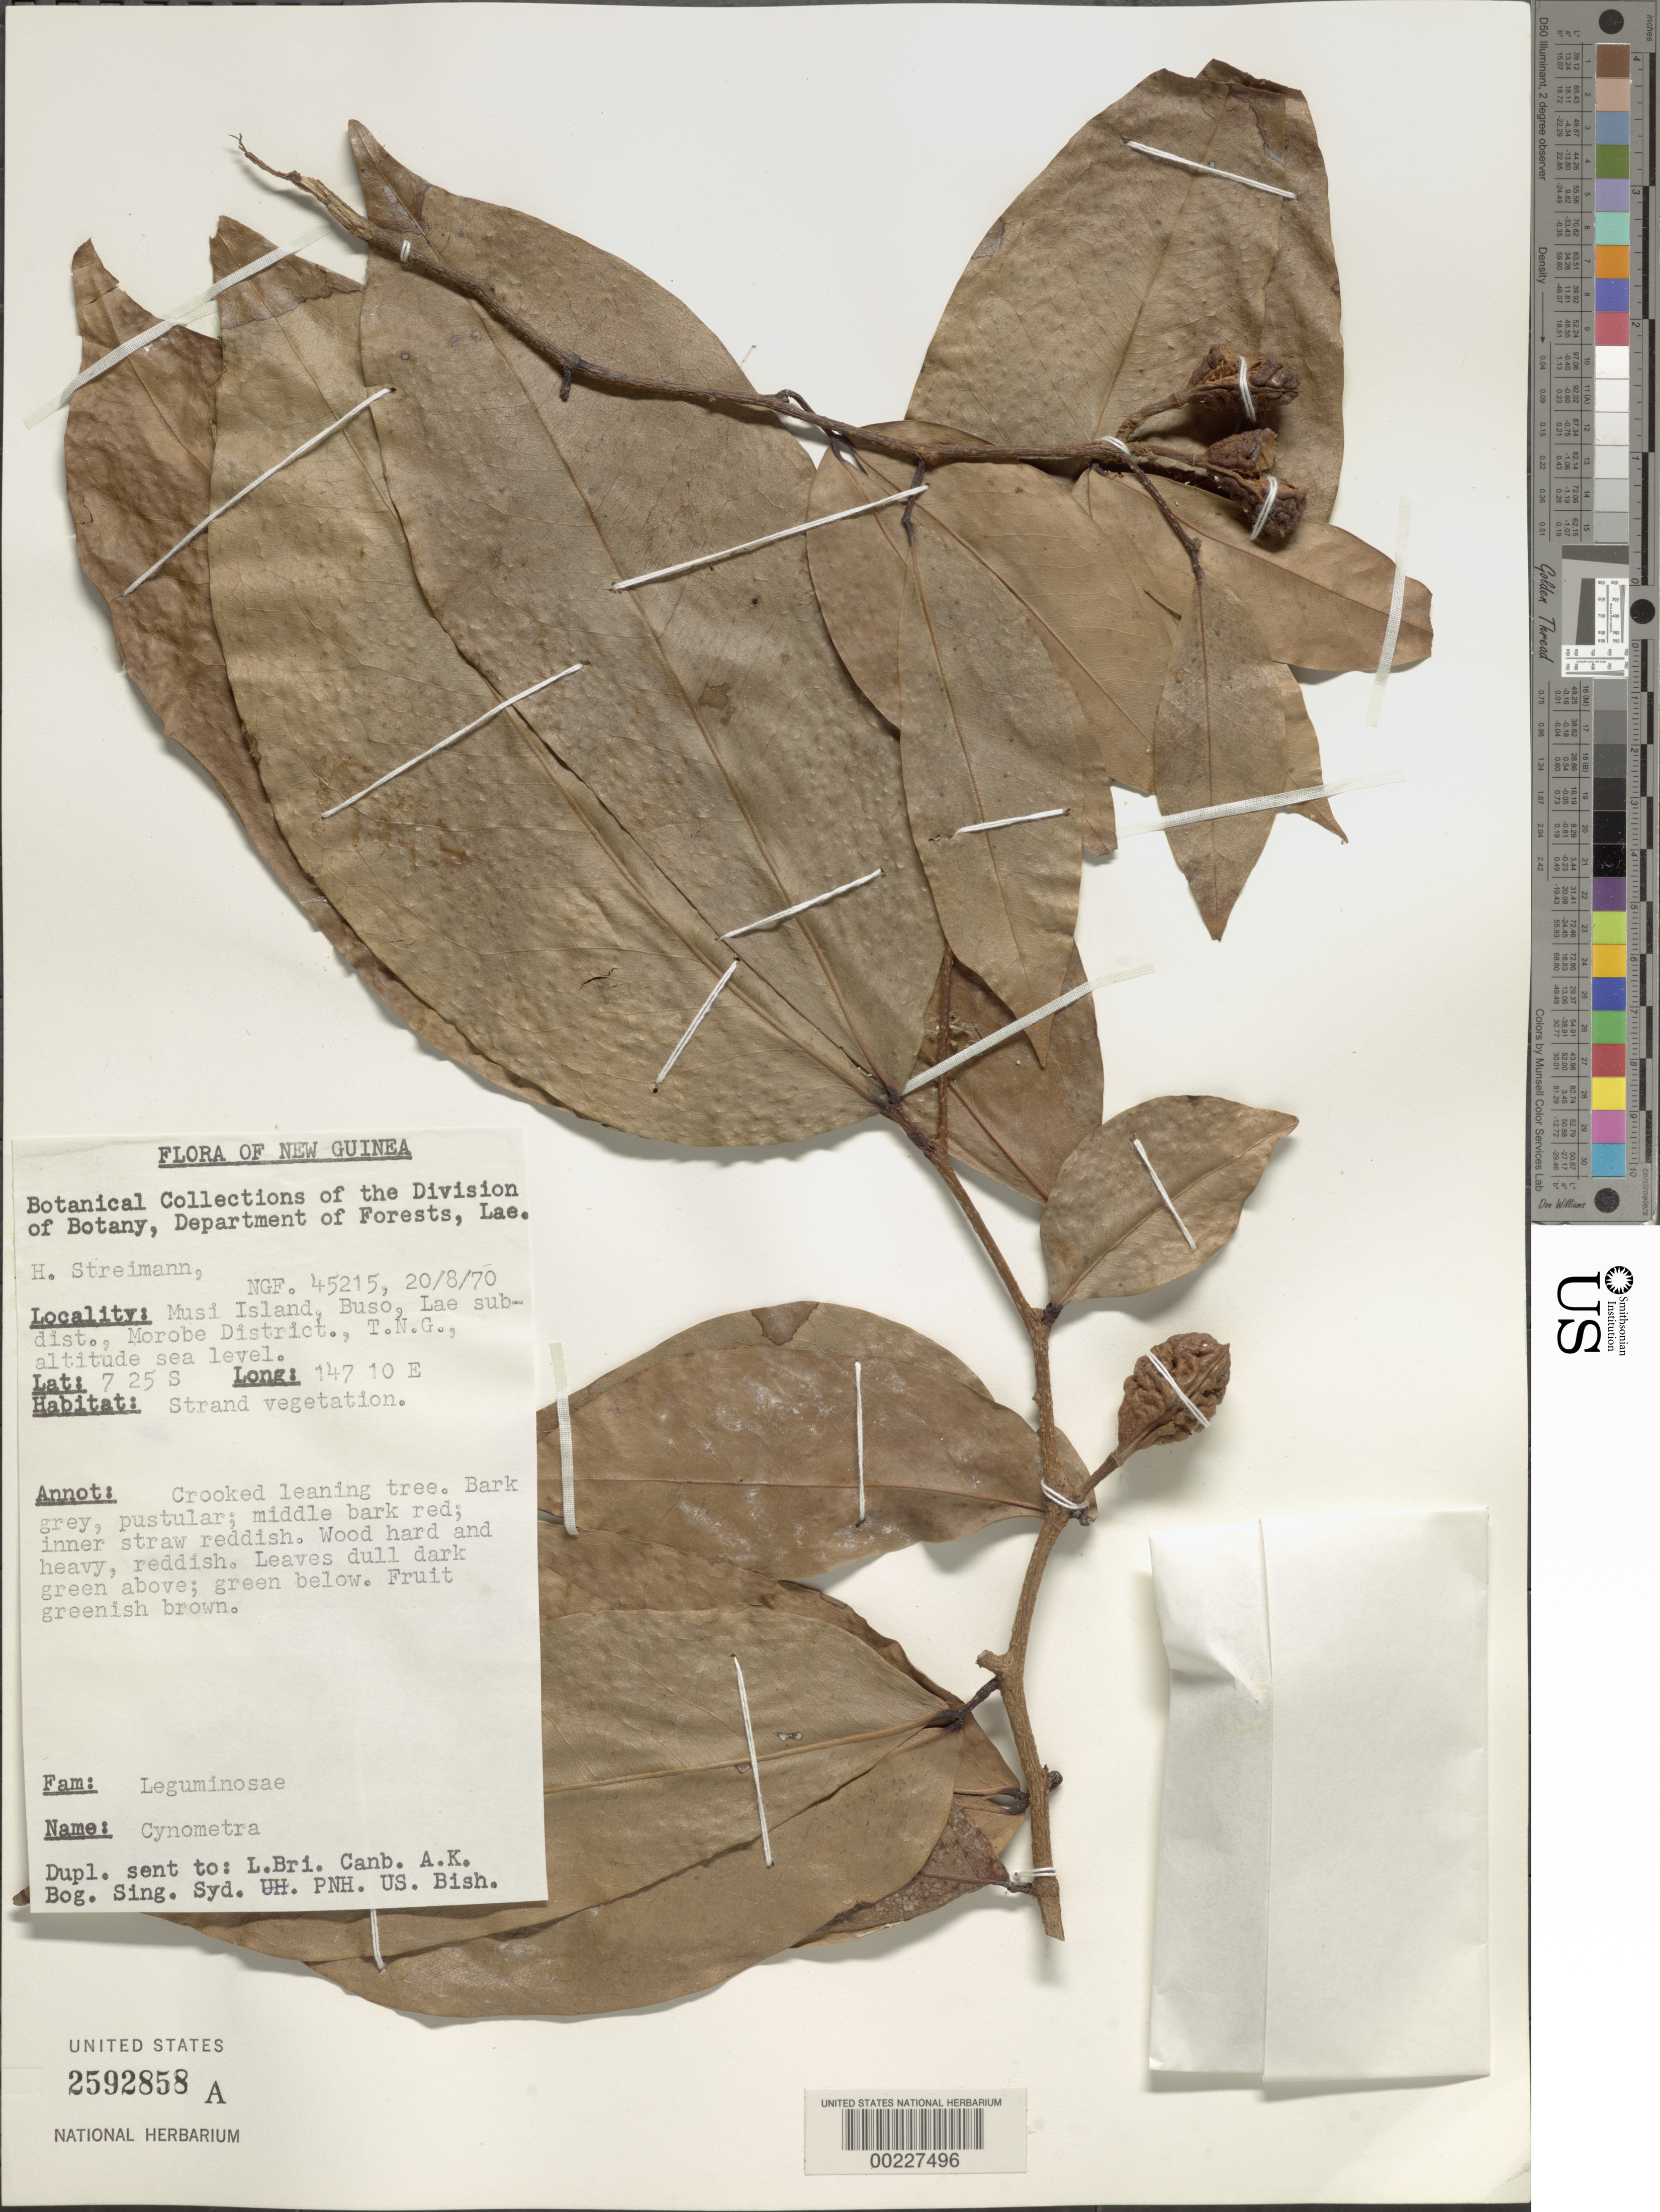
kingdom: Plantae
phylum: Tracheophyta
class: Magnoliopsida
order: Fabales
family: Fabaceae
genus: Cynometra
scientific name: Cynometra yokotai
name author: Kaneh.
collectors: H. Streimann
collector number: Ngf45215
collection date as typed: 20 Aug 1970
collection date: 1970-08-20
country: Papua New Guinea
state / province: Morobe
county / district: Lae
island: New Guinea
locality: Musi island, buso, lae sub district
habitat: Strand vegetation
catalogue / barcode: US 2592858A